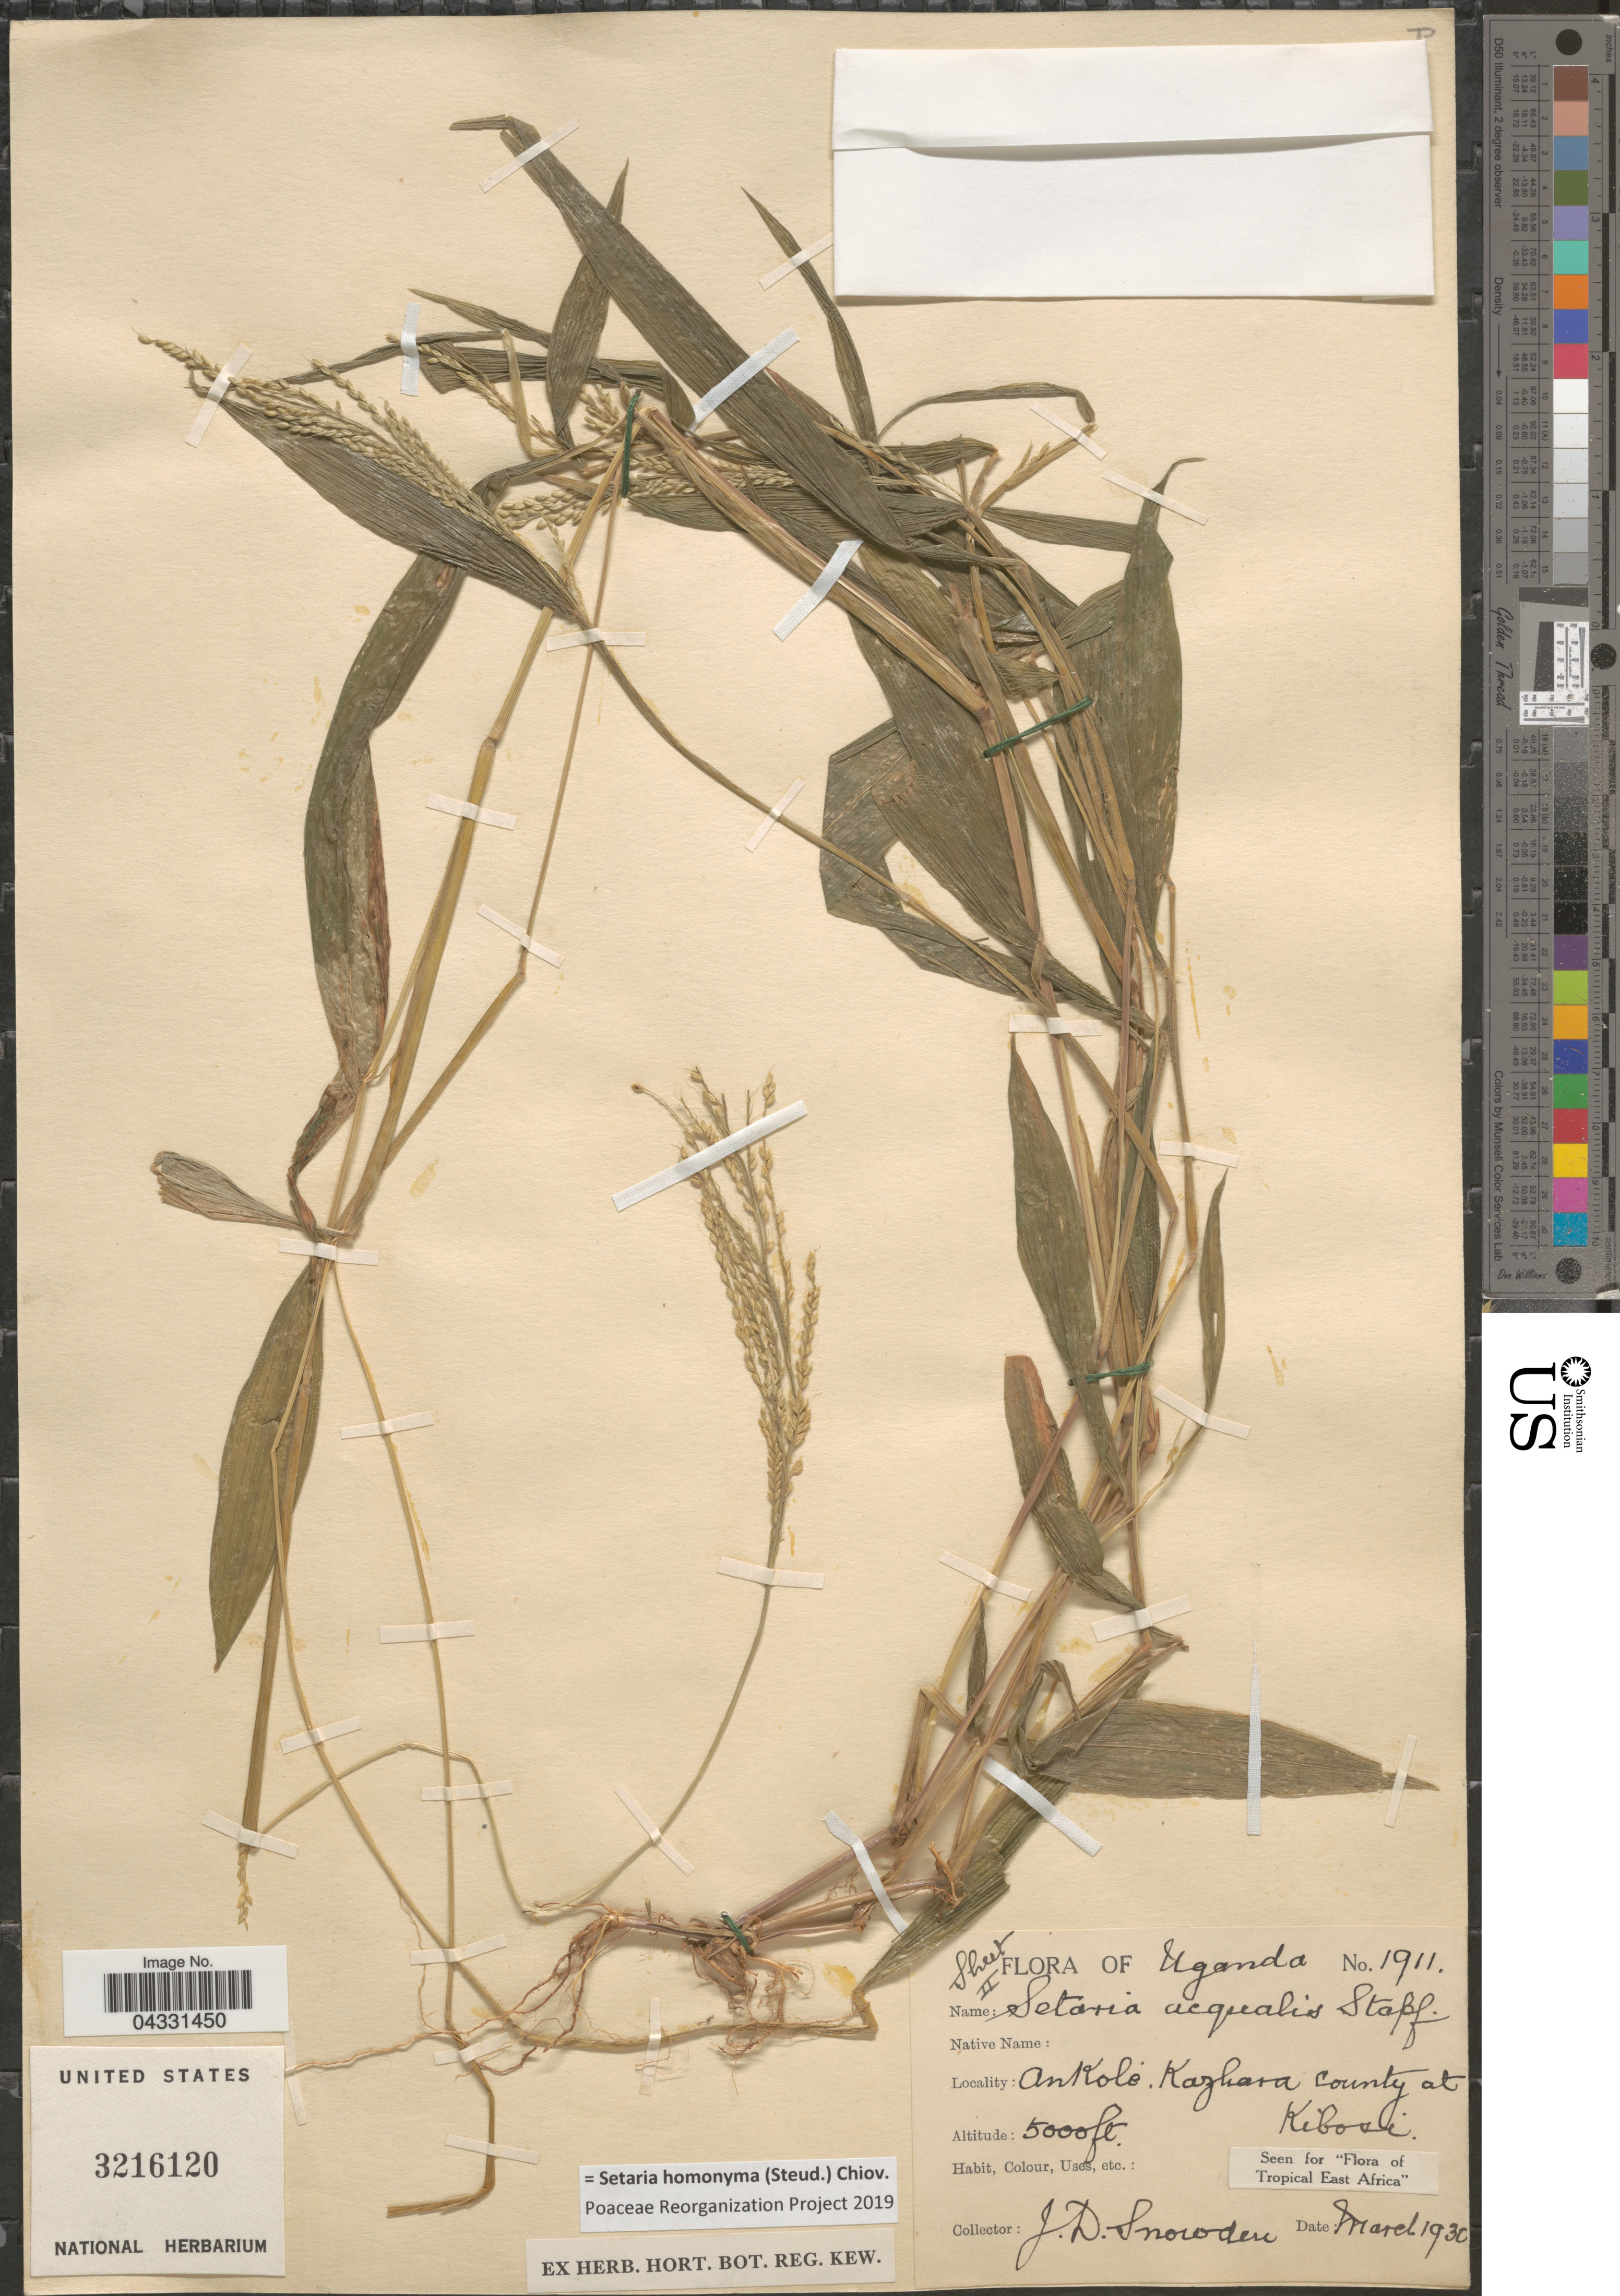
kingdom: Plantae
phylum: Tracheophyta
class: Liliopsida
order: Poales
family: Poaceae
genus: Setaria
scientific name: Setaria homonyma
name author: (Steud.) Chiov.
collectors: J. Snowden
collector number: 1911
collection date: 1930-03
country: Uganda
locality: Ankole. Kazhara County at Kibosi.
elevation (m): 1524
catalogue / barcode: US 3216120